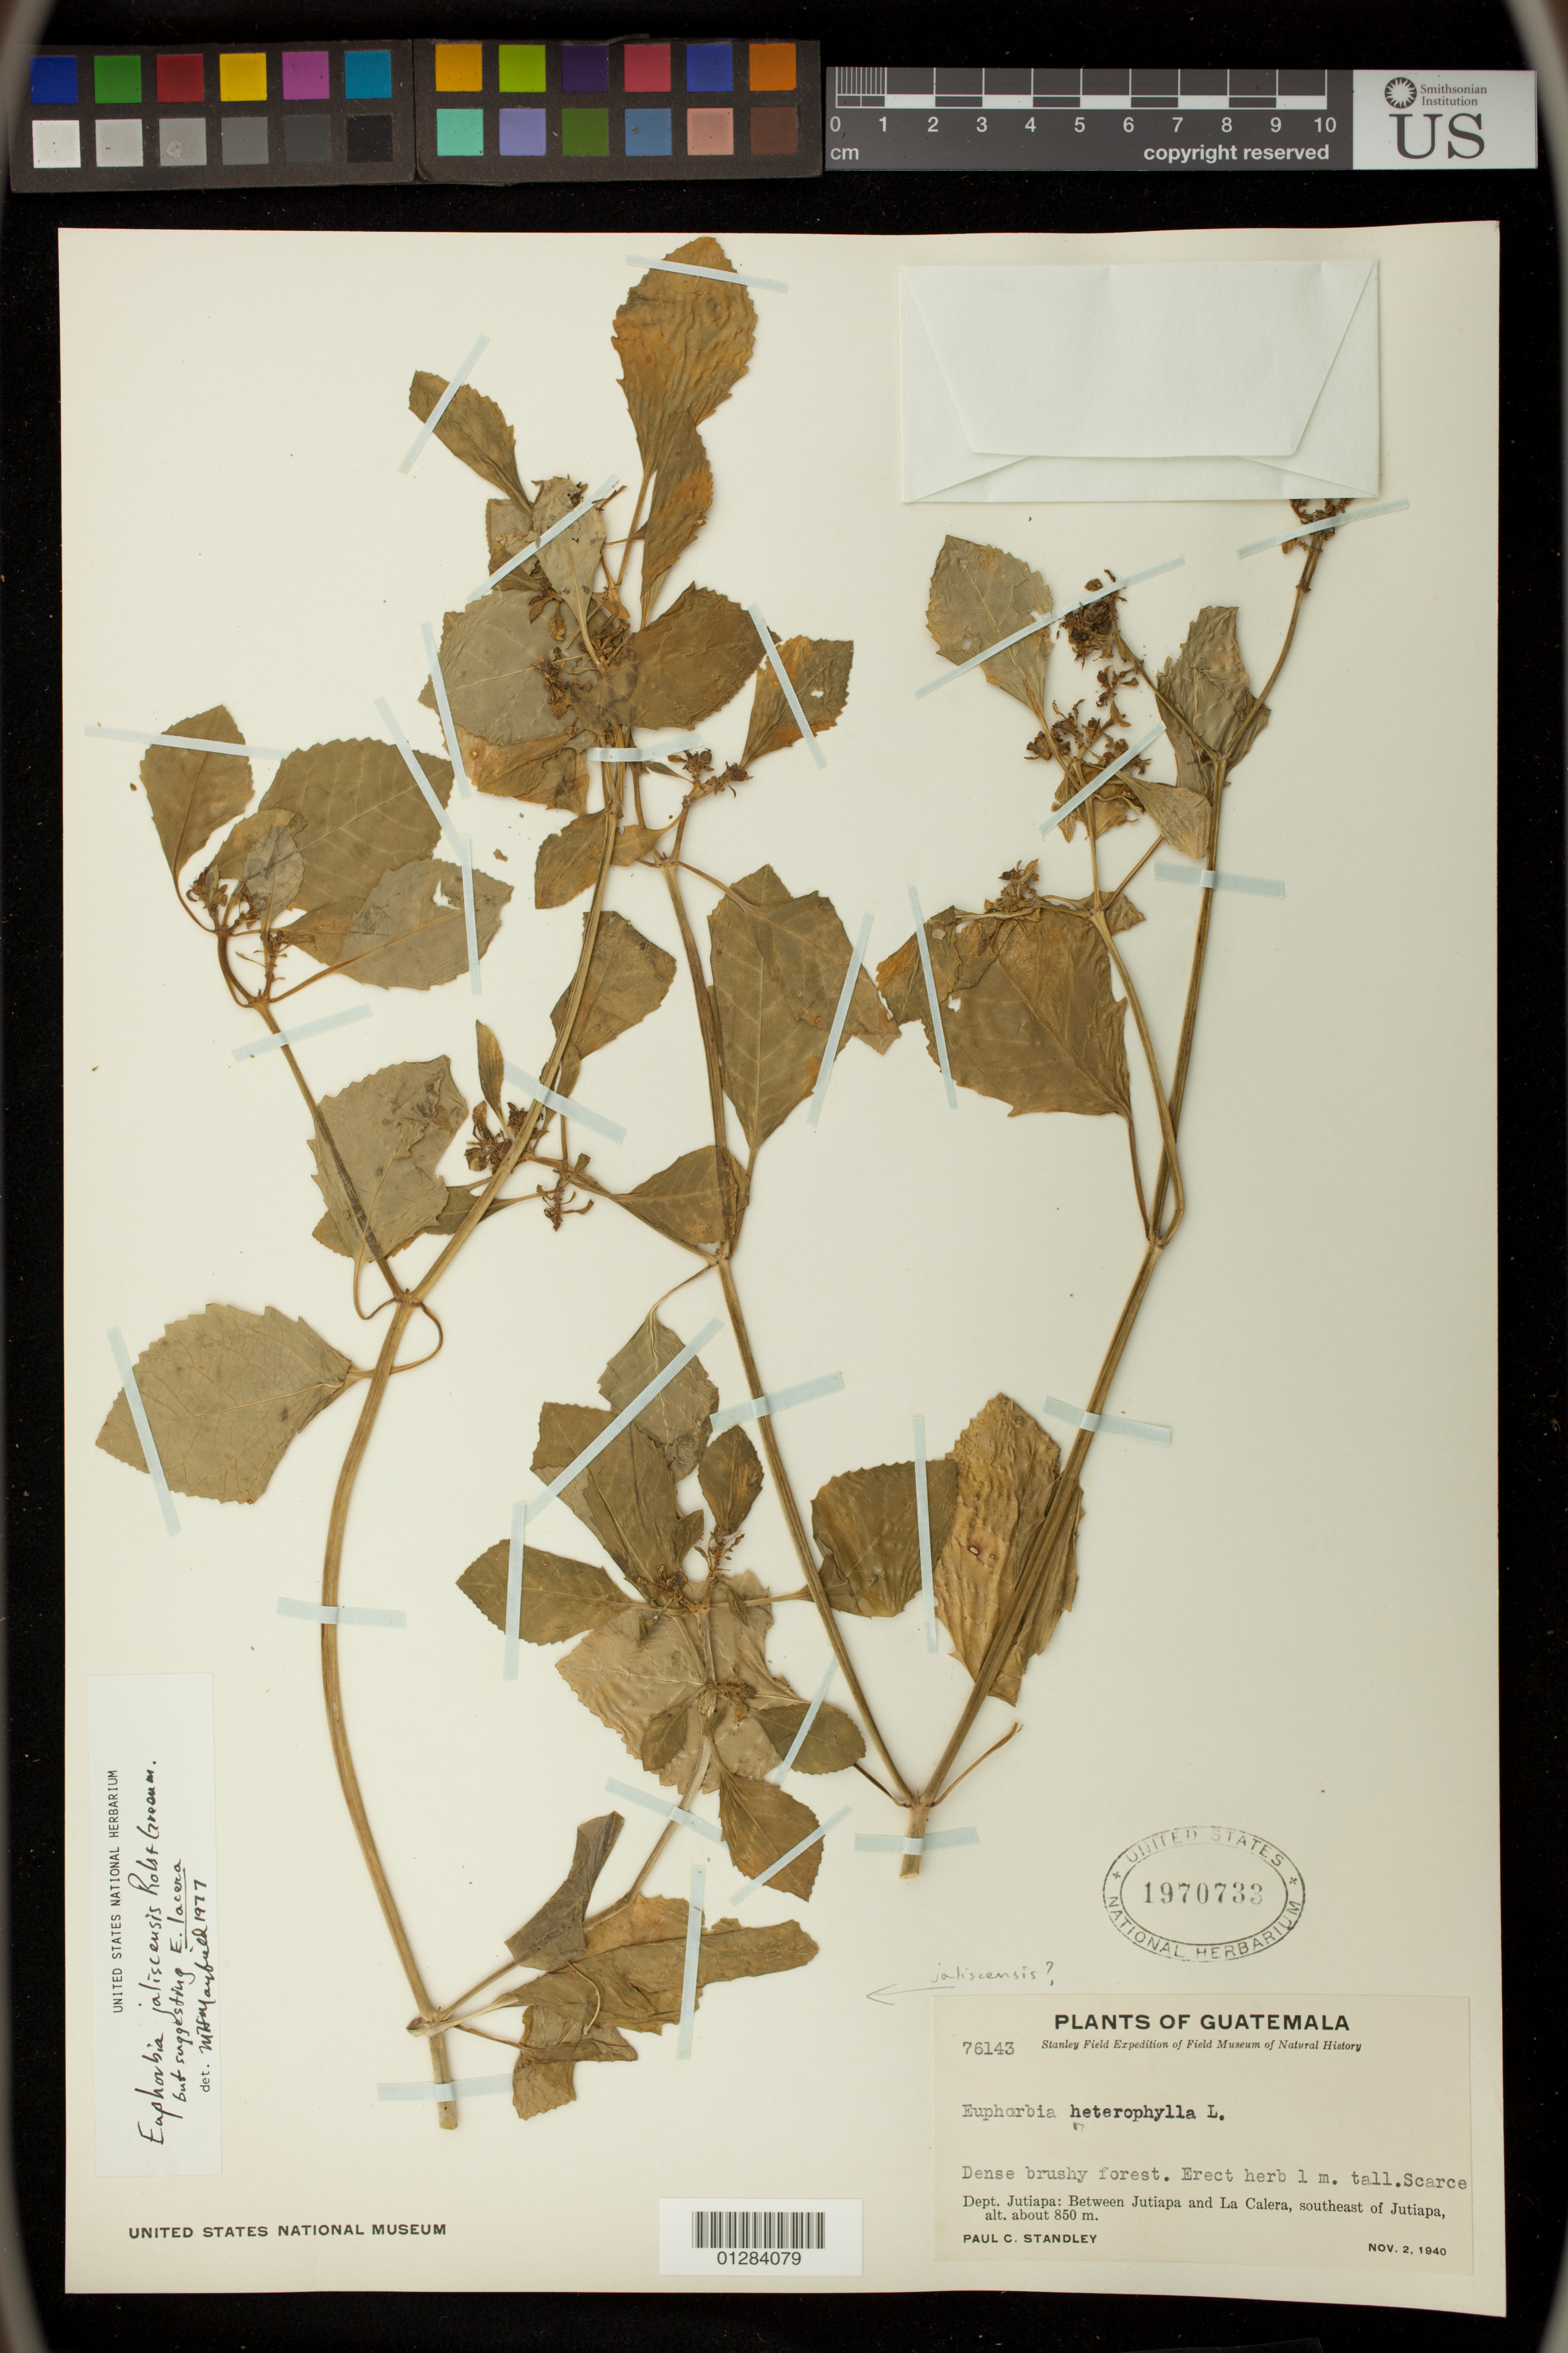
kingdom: Plantae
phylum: Tracheophyta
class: Magnoliopsida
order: Malpighiales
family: Euphorbiaceae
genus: Euphorbia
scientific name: Euphorbia jaliscensis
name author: B.L. Rob. & Greenm.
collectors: P. C. Standley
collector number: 76143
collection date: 1940-11-02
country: Guatemala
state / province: Jutiapa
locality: Between Jutiapa and La Calera, southeast of Jutiapa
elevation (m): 850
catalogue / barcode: US 1970732